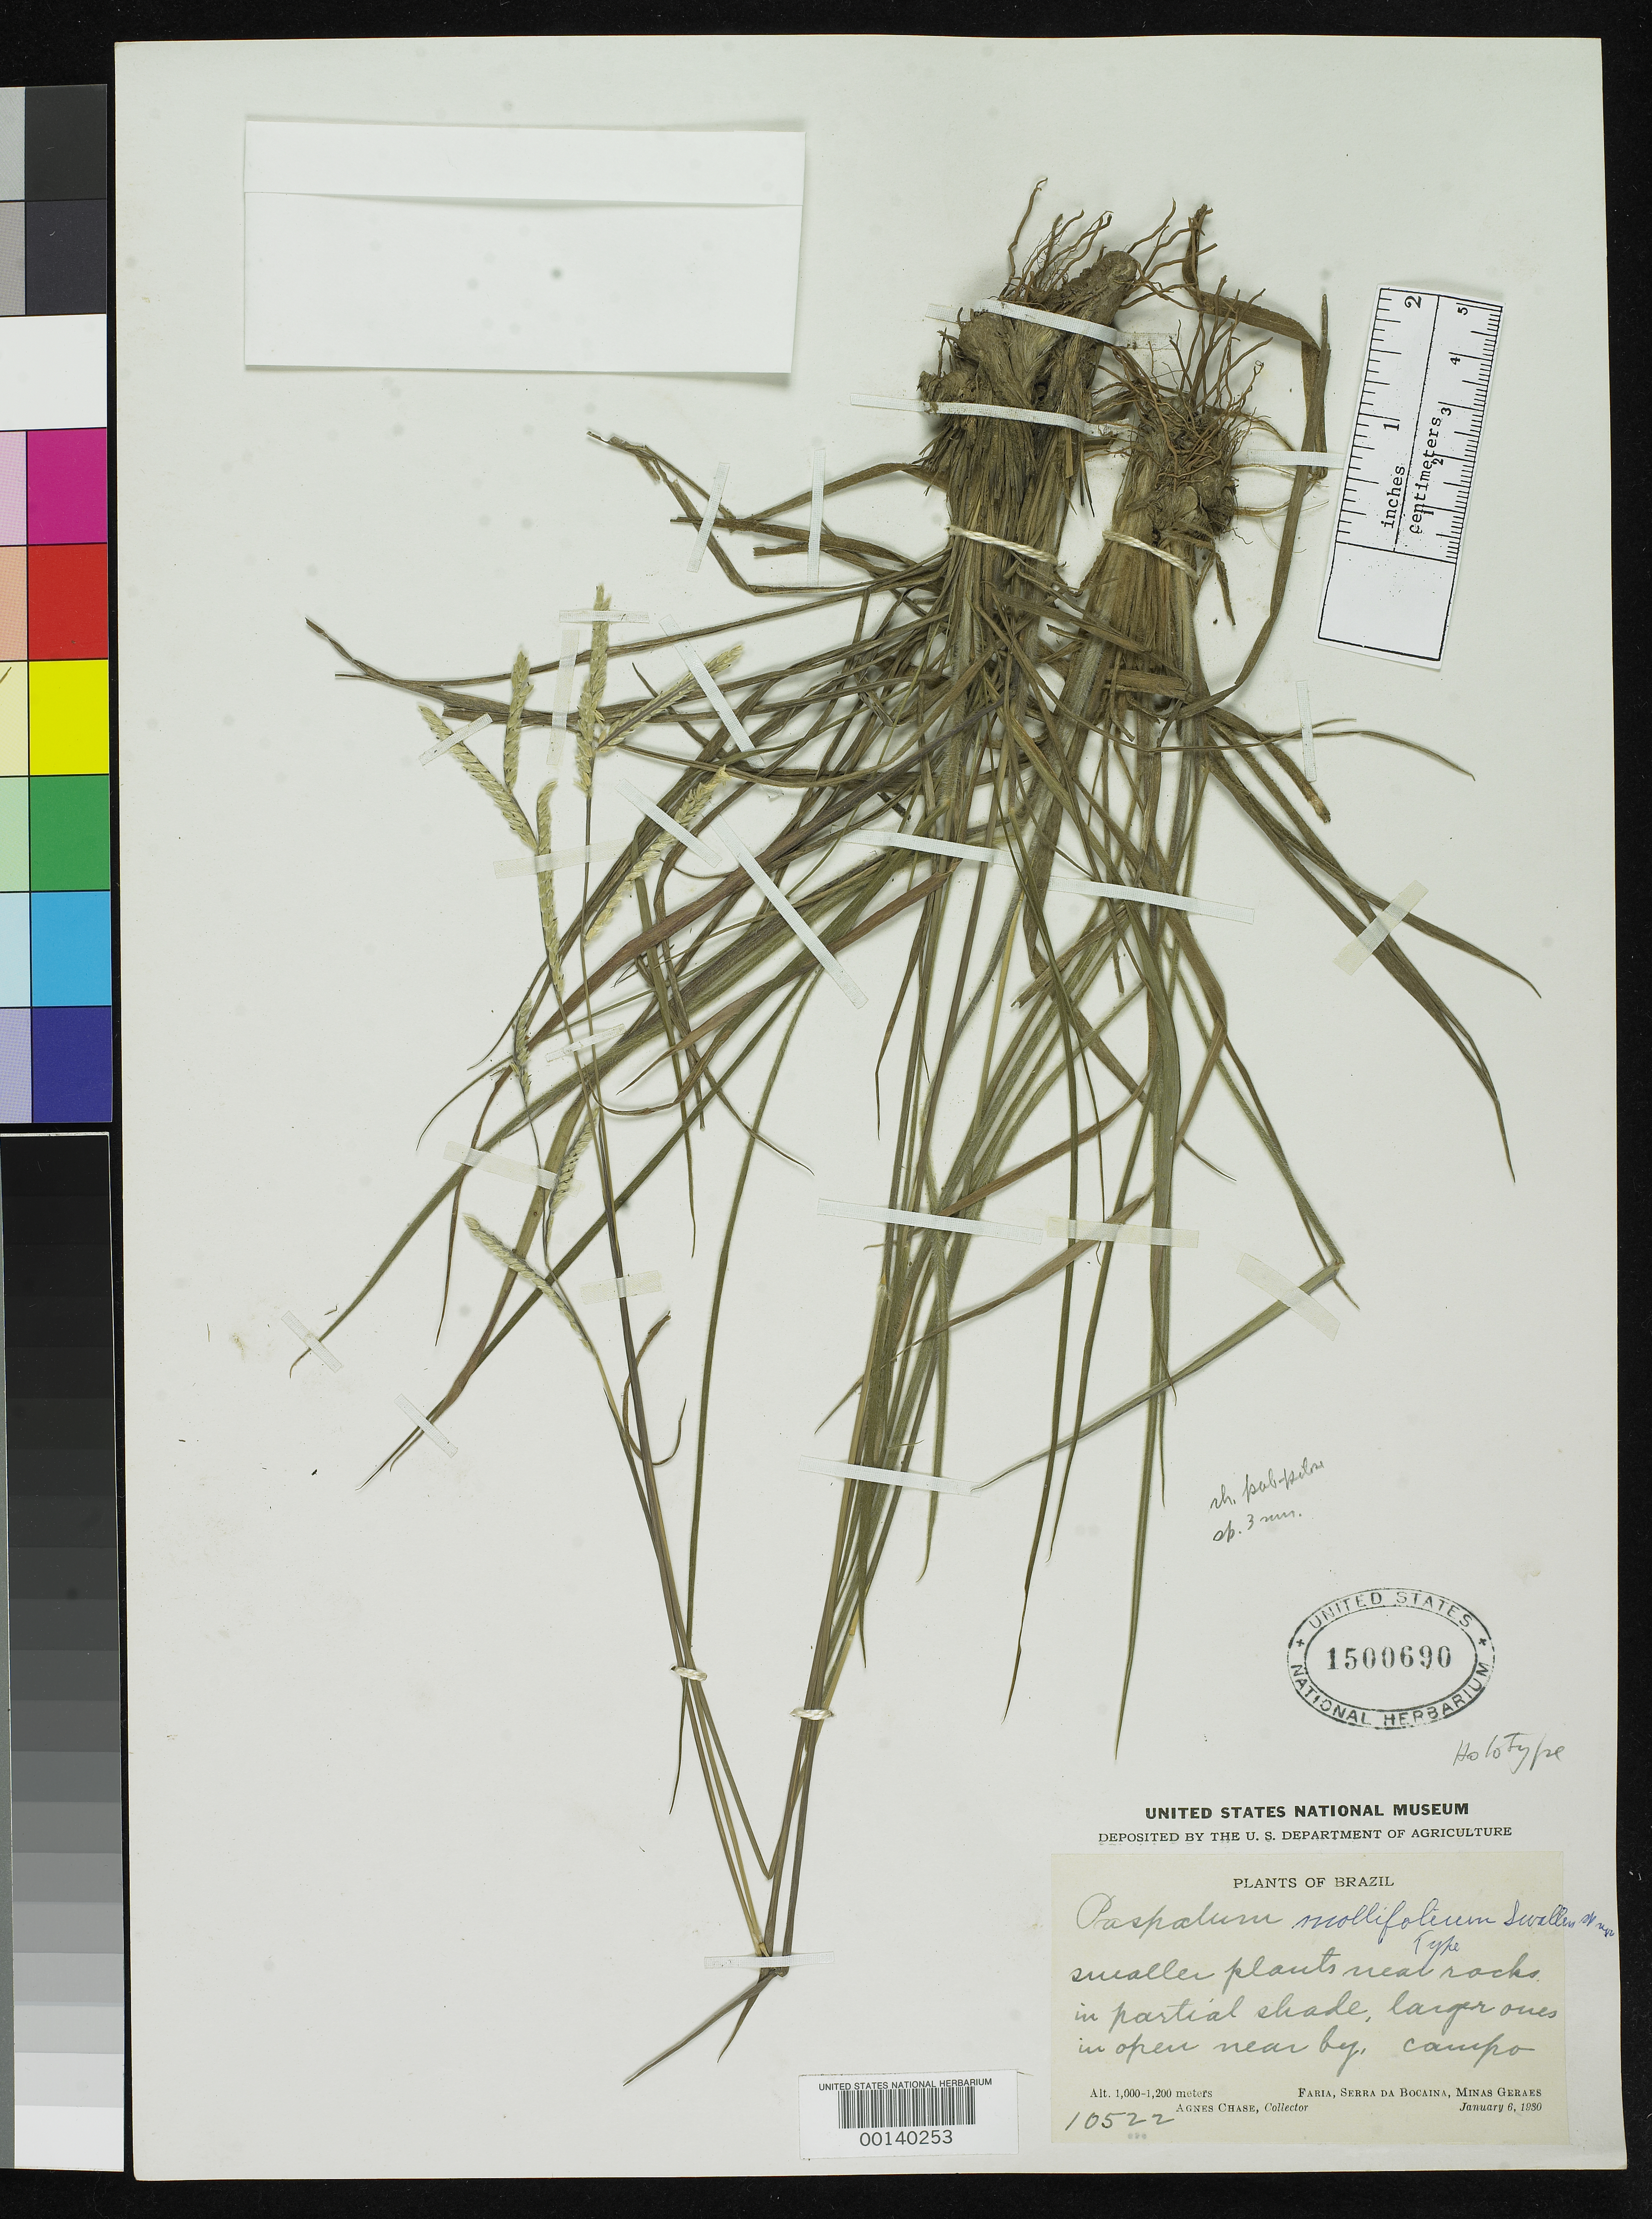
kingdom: Plantae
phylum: Tracheophyta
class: Liliopsida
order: Poales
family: Poaceae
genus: Paspalum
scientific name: Paspalum mollifolium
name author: Swallen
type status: Holotype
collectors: A. Chase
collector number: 10522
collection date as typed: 06 Jan 1930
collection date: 1930-01-06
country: Brazil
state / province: Minas Gerais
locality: Faria, Serra da Bacaina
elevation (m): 1000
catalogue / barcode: US 1500690